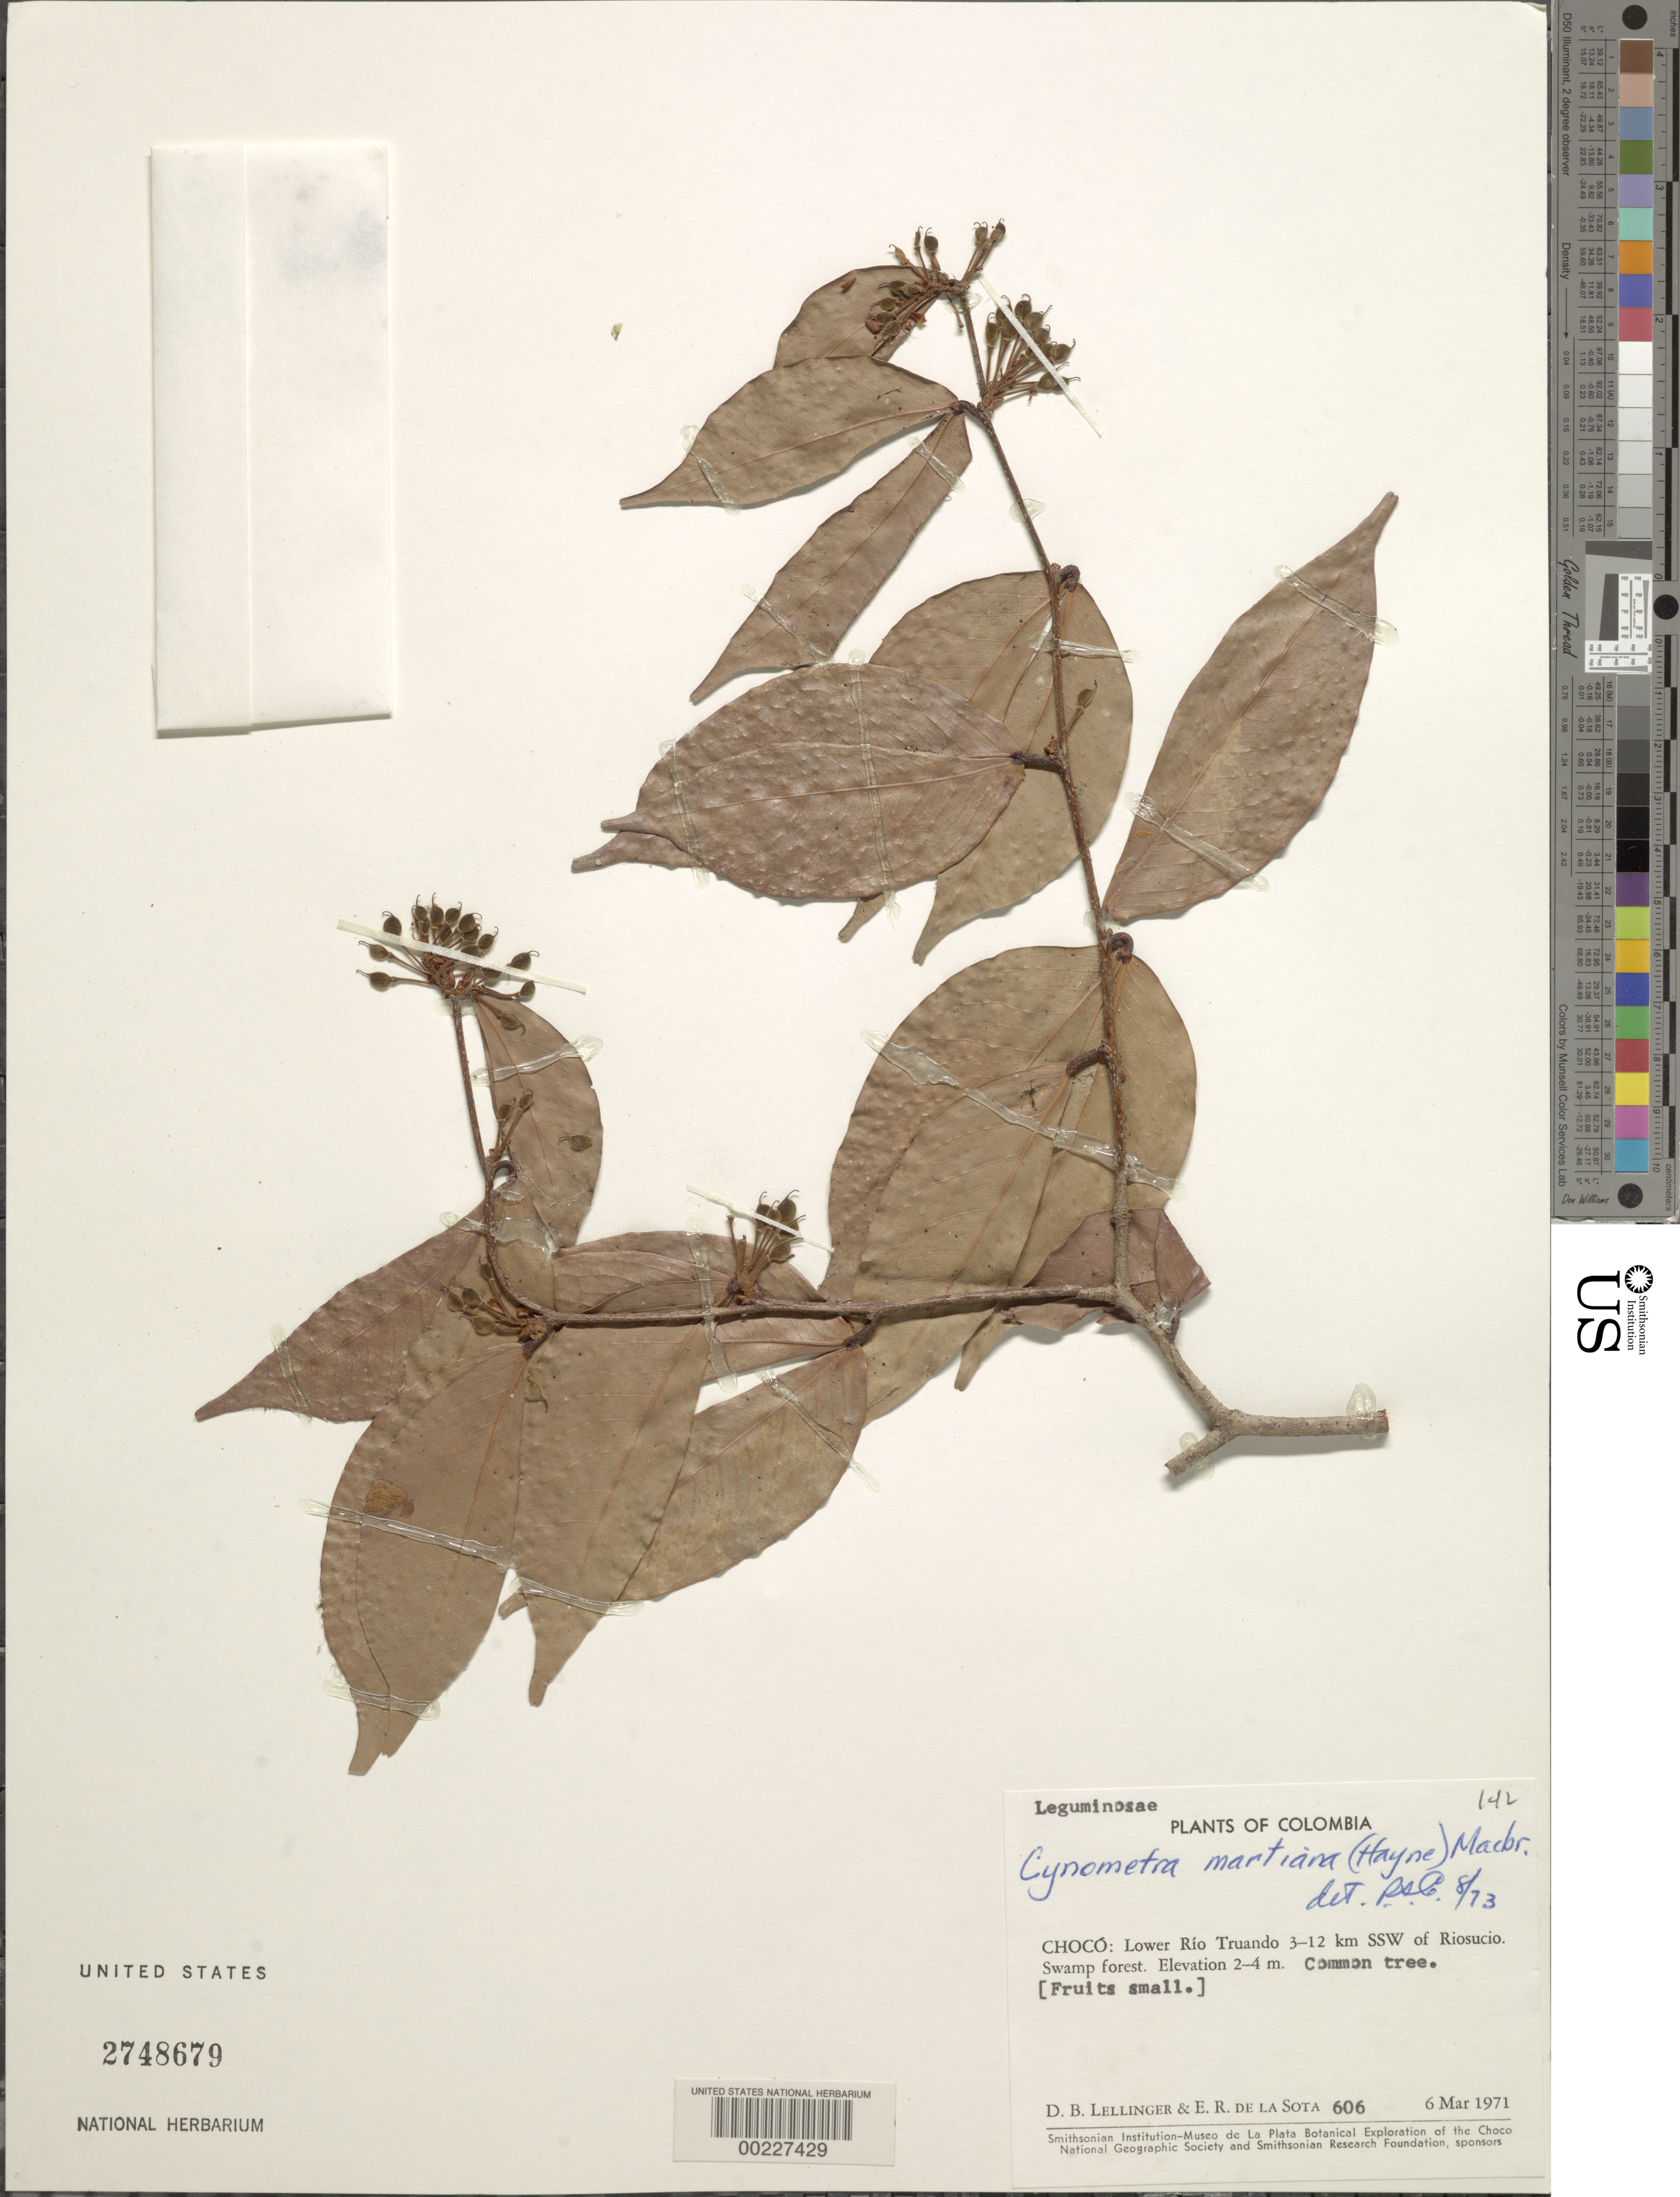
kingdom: Plantae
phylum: Tracheophyta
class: Magnoliopsida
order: Fabales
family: Fabaceae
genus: Cynometra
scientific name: Cynometra martiana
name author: Baill.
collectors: D. B. Lellinger & E. R. de la Sota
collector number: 606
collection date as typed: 06 Mar 1971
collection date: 1971-03-06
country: Colombia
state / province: Chocó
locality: Lower Rio Truando, 3-12 km SSW of Rio Sucio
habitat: Swamp forest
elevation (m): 2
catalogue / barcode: US 2748679